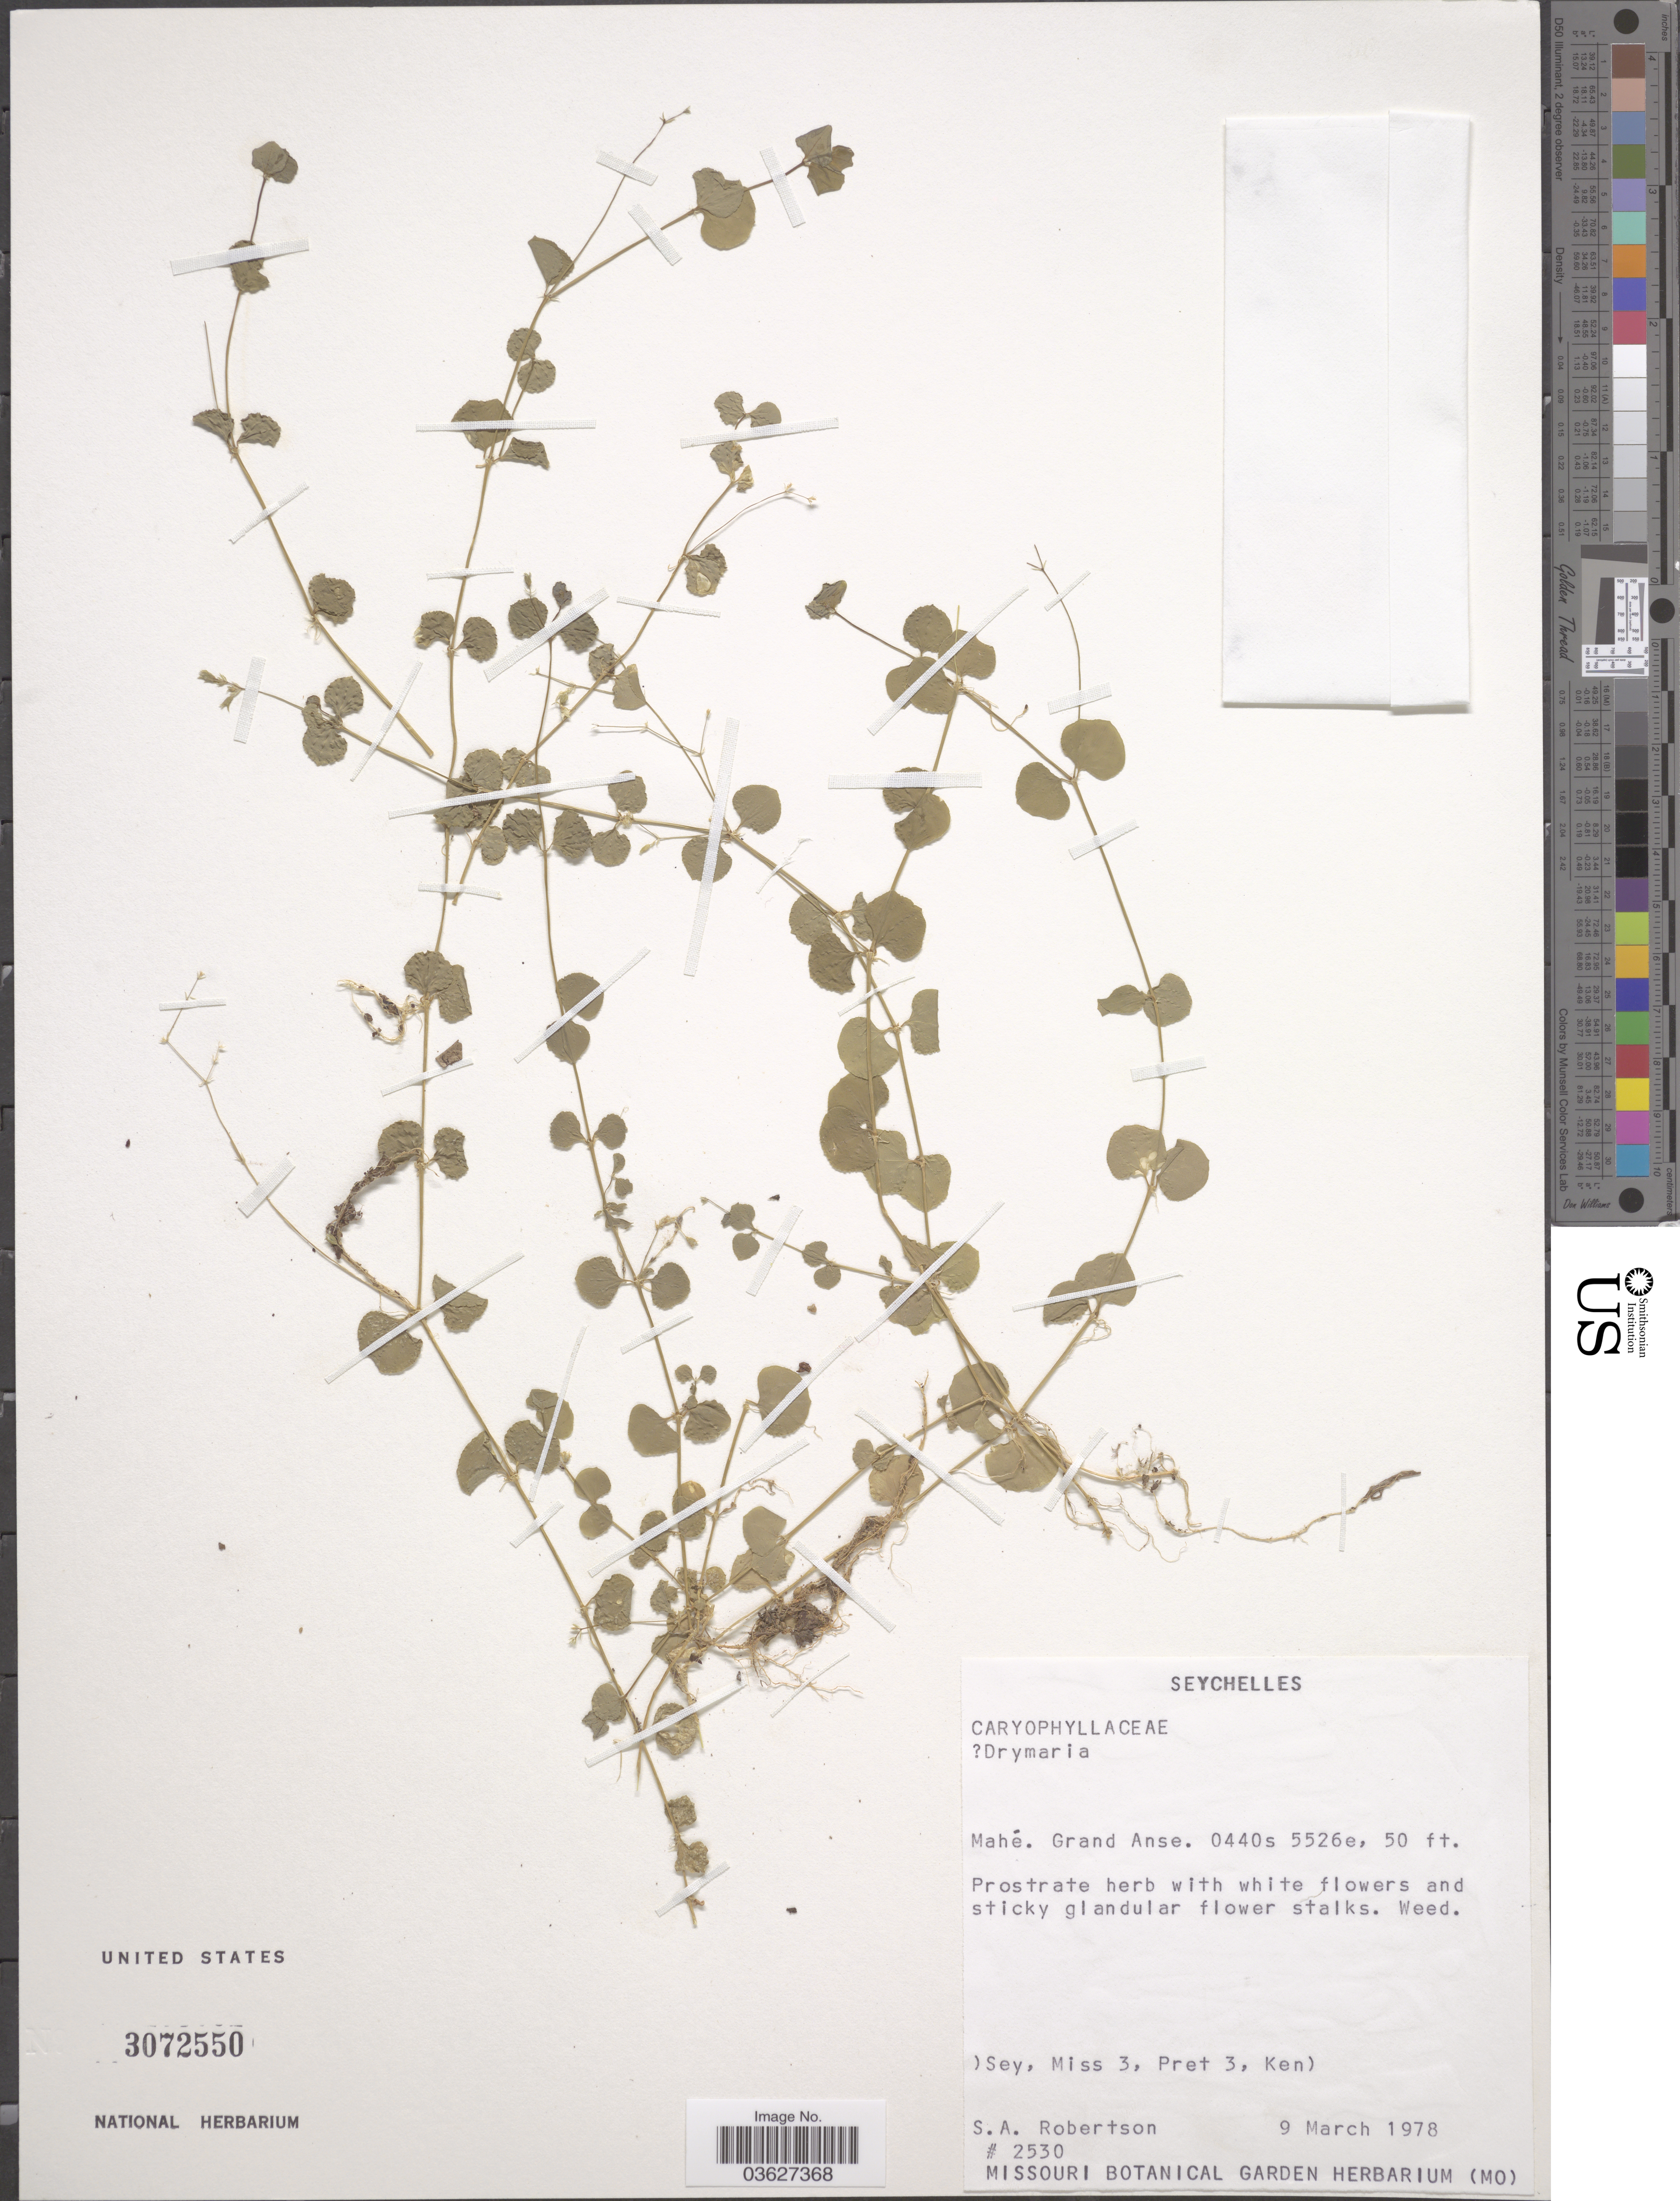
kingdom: Plantae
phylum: Tracheophyta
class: Magnoliopsida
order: Caryophyllales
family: Caryophyllaceae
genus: Drymaria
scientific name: Drymaria sp.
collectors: S. A. Robertson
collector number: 2530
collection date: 1978-03-09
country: Seychelles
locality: Mahé. Grand Anse.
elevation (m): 15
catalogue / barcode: US 3072550